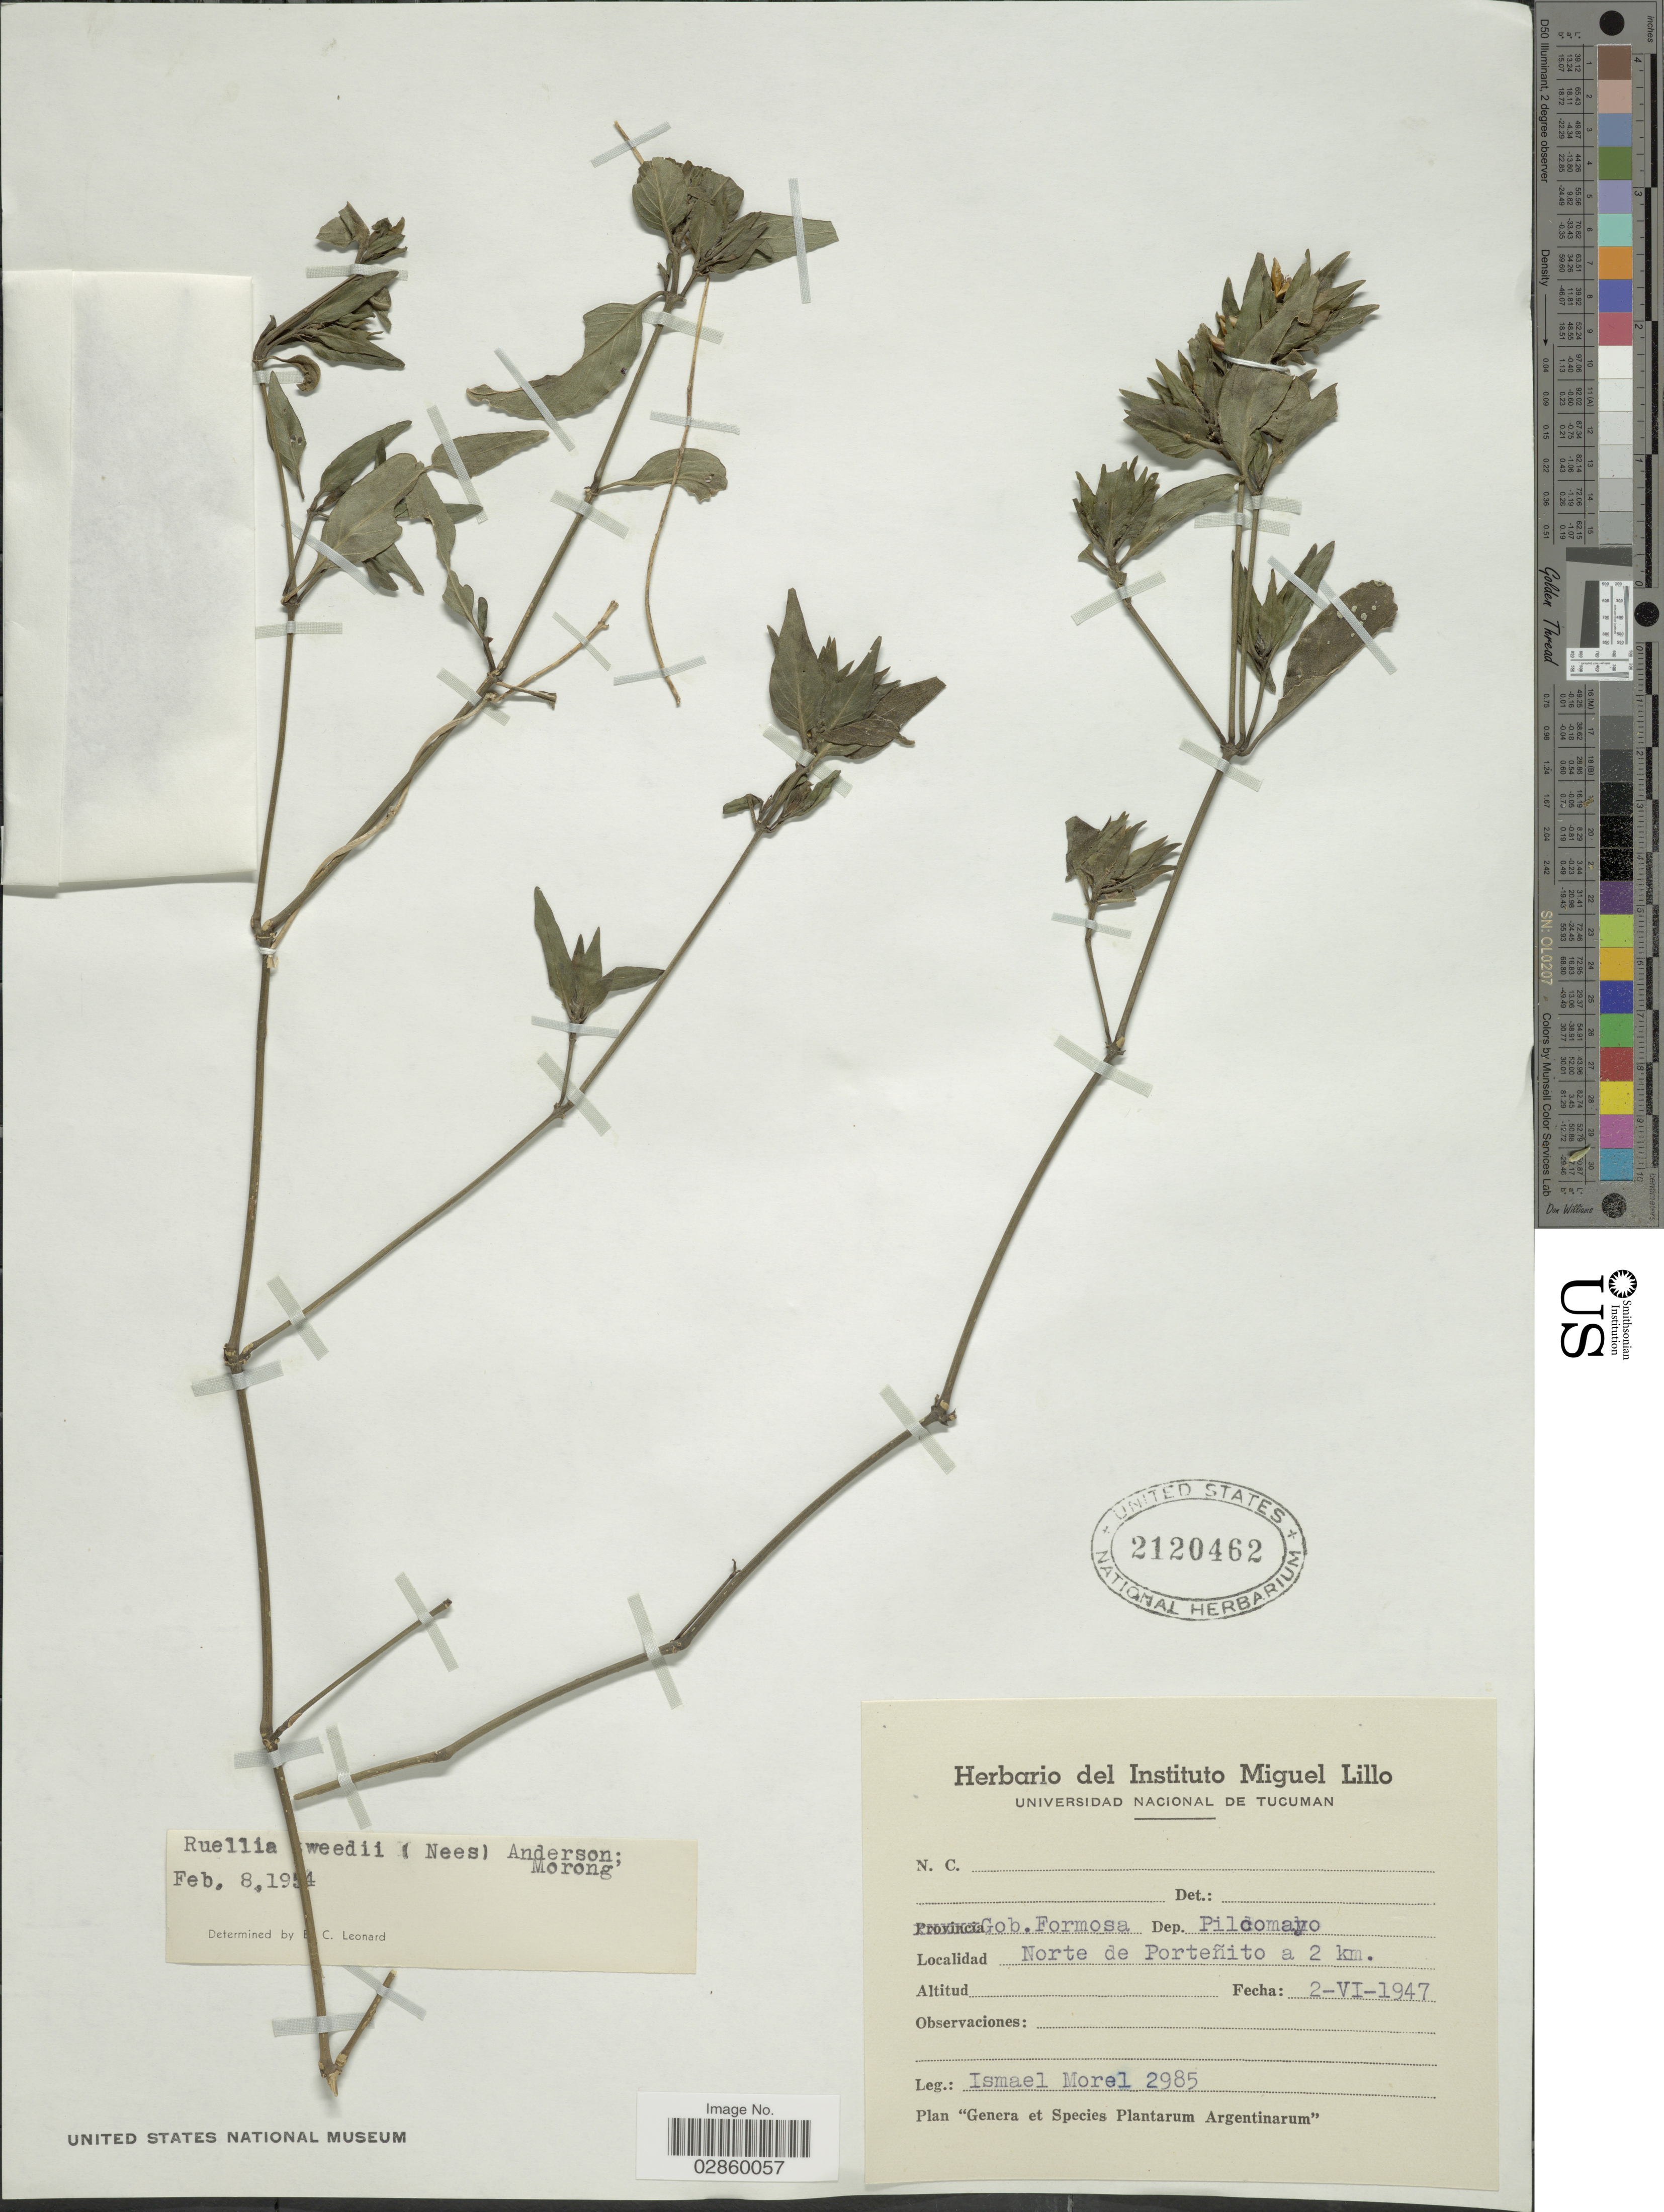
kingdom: Plantae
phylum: Tracheophyta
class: Magnoliopsida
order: Lamiales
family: Acanthaceae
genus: Ruellia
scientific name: Ruellia erythropus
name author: (Nees) Lindau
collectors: I. Morel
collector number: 2985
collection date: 1947-06-02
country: Argentina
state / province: Formosa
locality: Gob. Formosa, Dep. Pilcomayo, Norte de Porteñito a 2 km.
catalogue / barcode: US 2120462